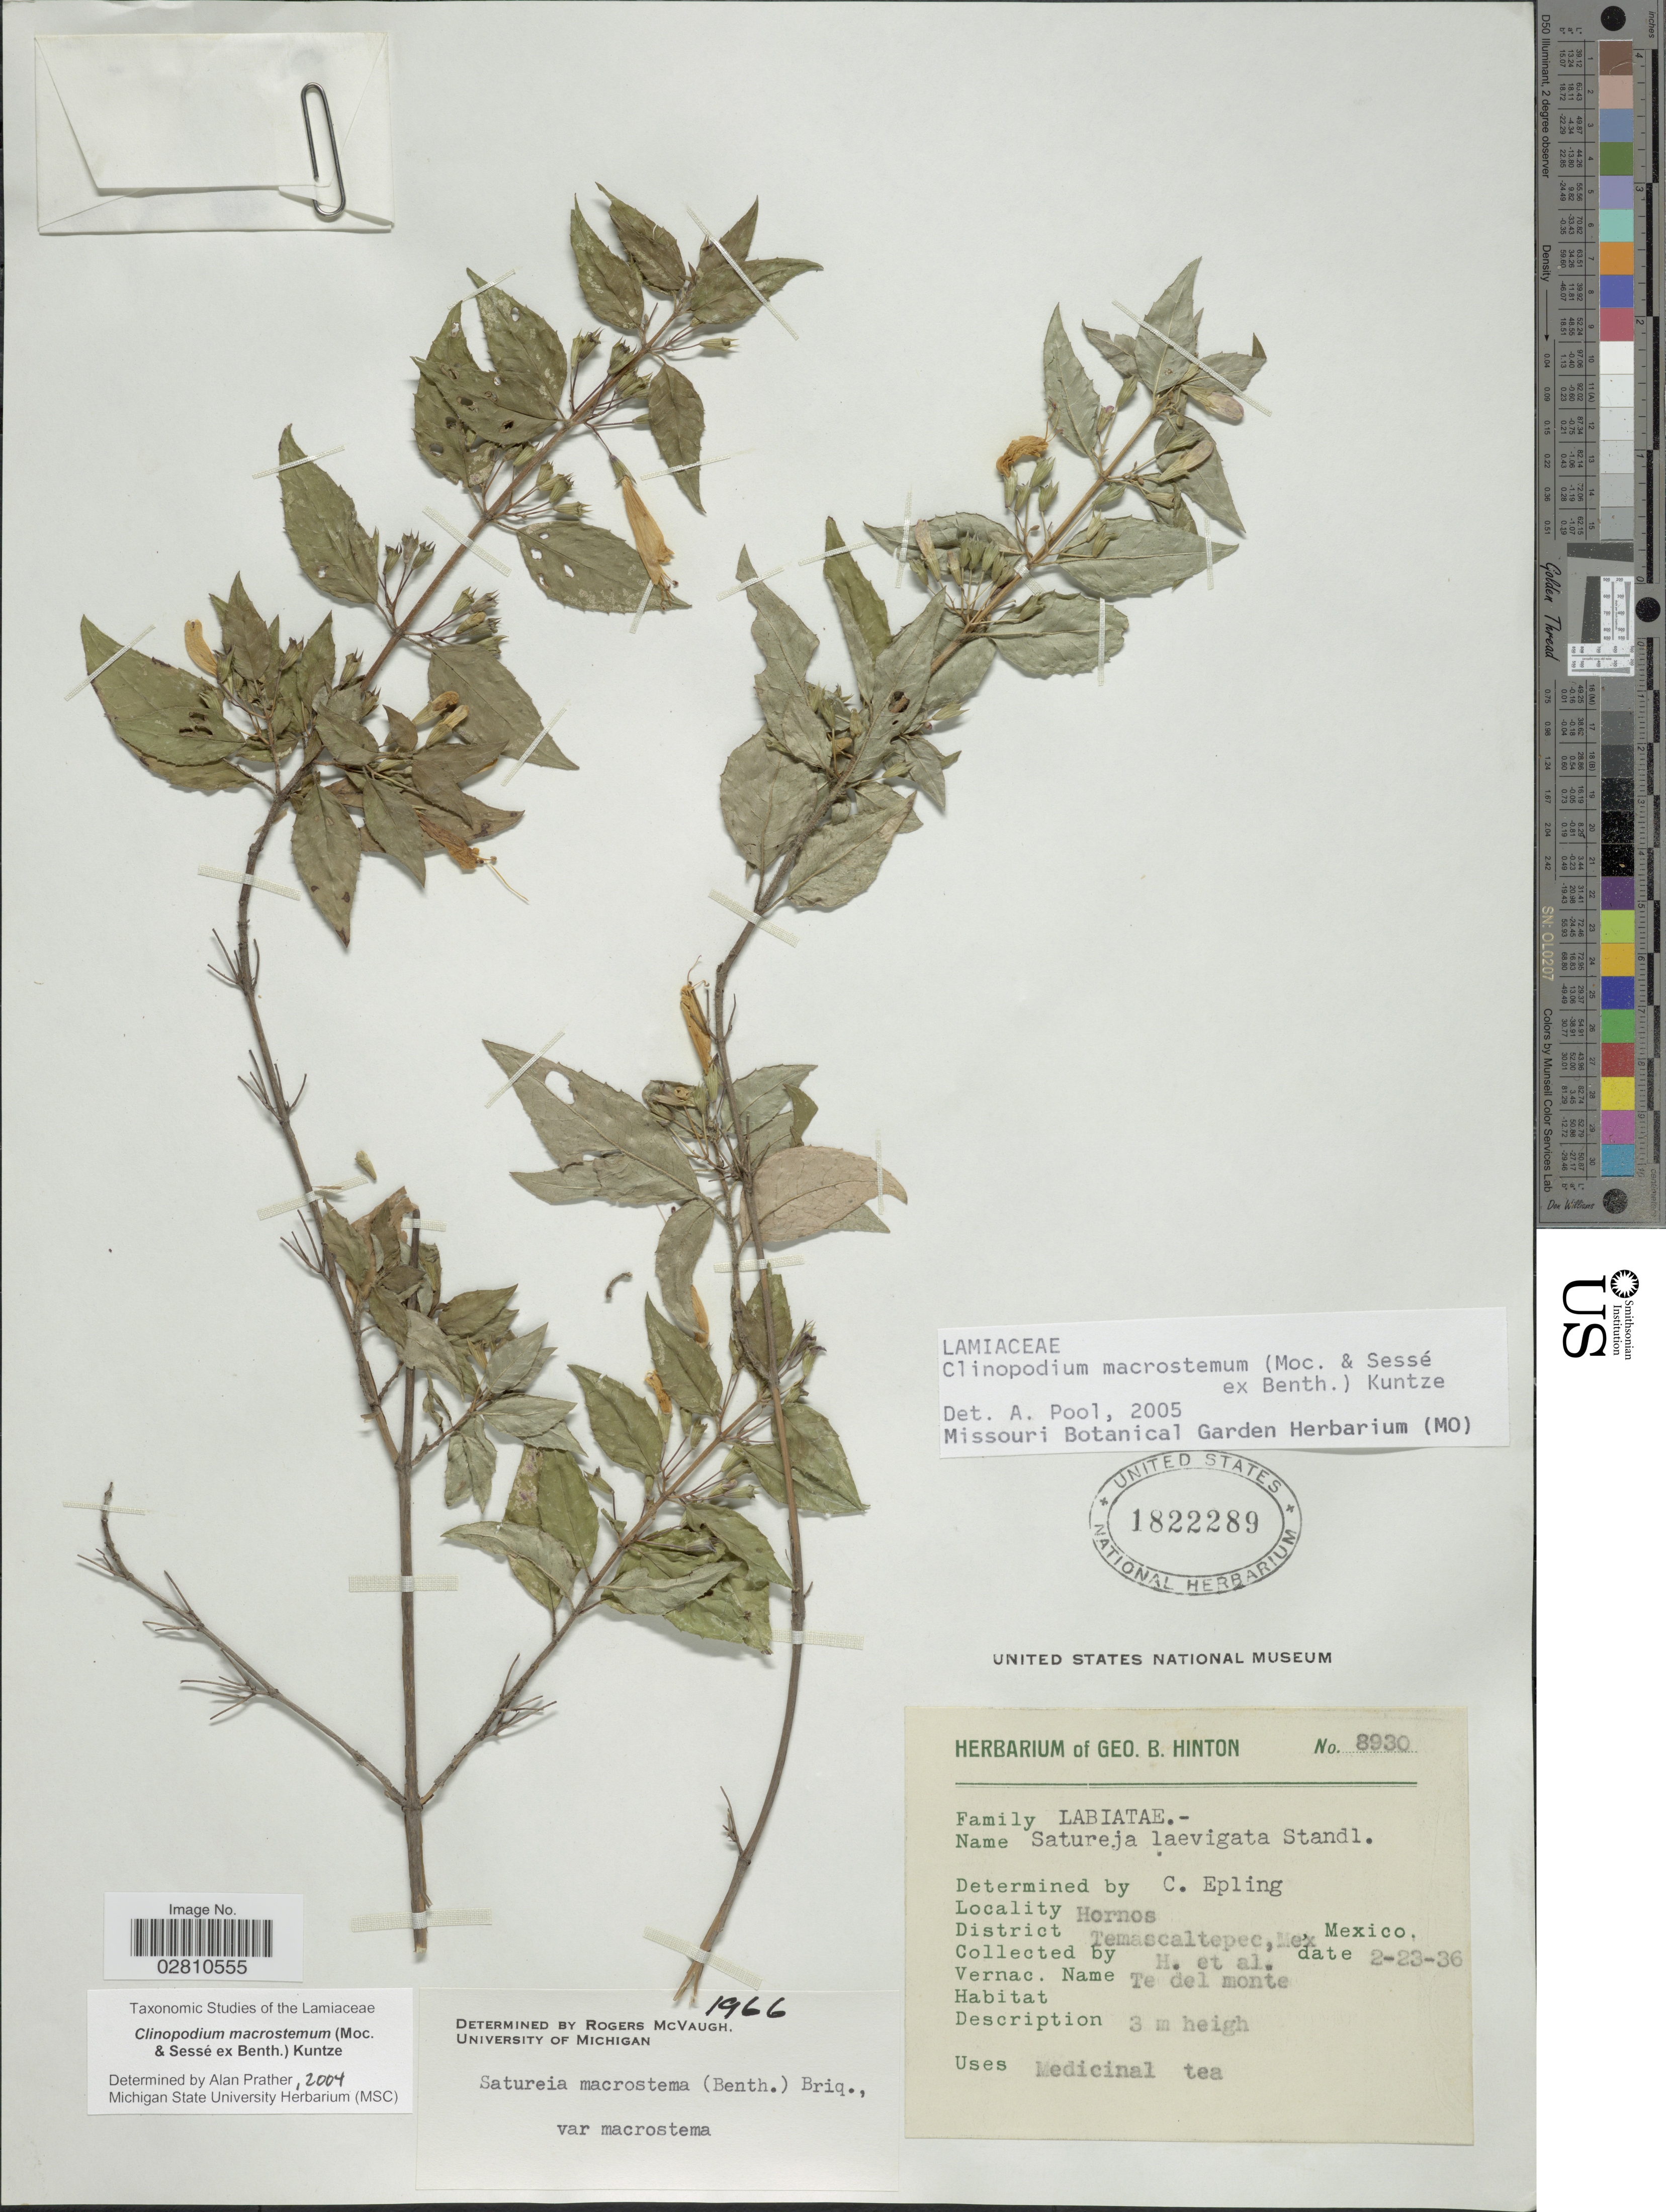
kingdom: Plantae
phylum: Tracheophyta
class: Magnoliopsida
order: Lamiales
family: Lamiaceae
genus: Clinopodium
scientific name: Clinopodium macrostemum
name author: (Moc. & Sessé ex Benth.) Kuntze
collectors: G. B. Hinton & et al.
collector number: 8930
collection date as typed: Transcribed d/m/y: 23/2/36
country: Mexico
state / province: México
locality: Hornos, District Temascaltepec, Mex.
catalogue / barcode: US 1822289